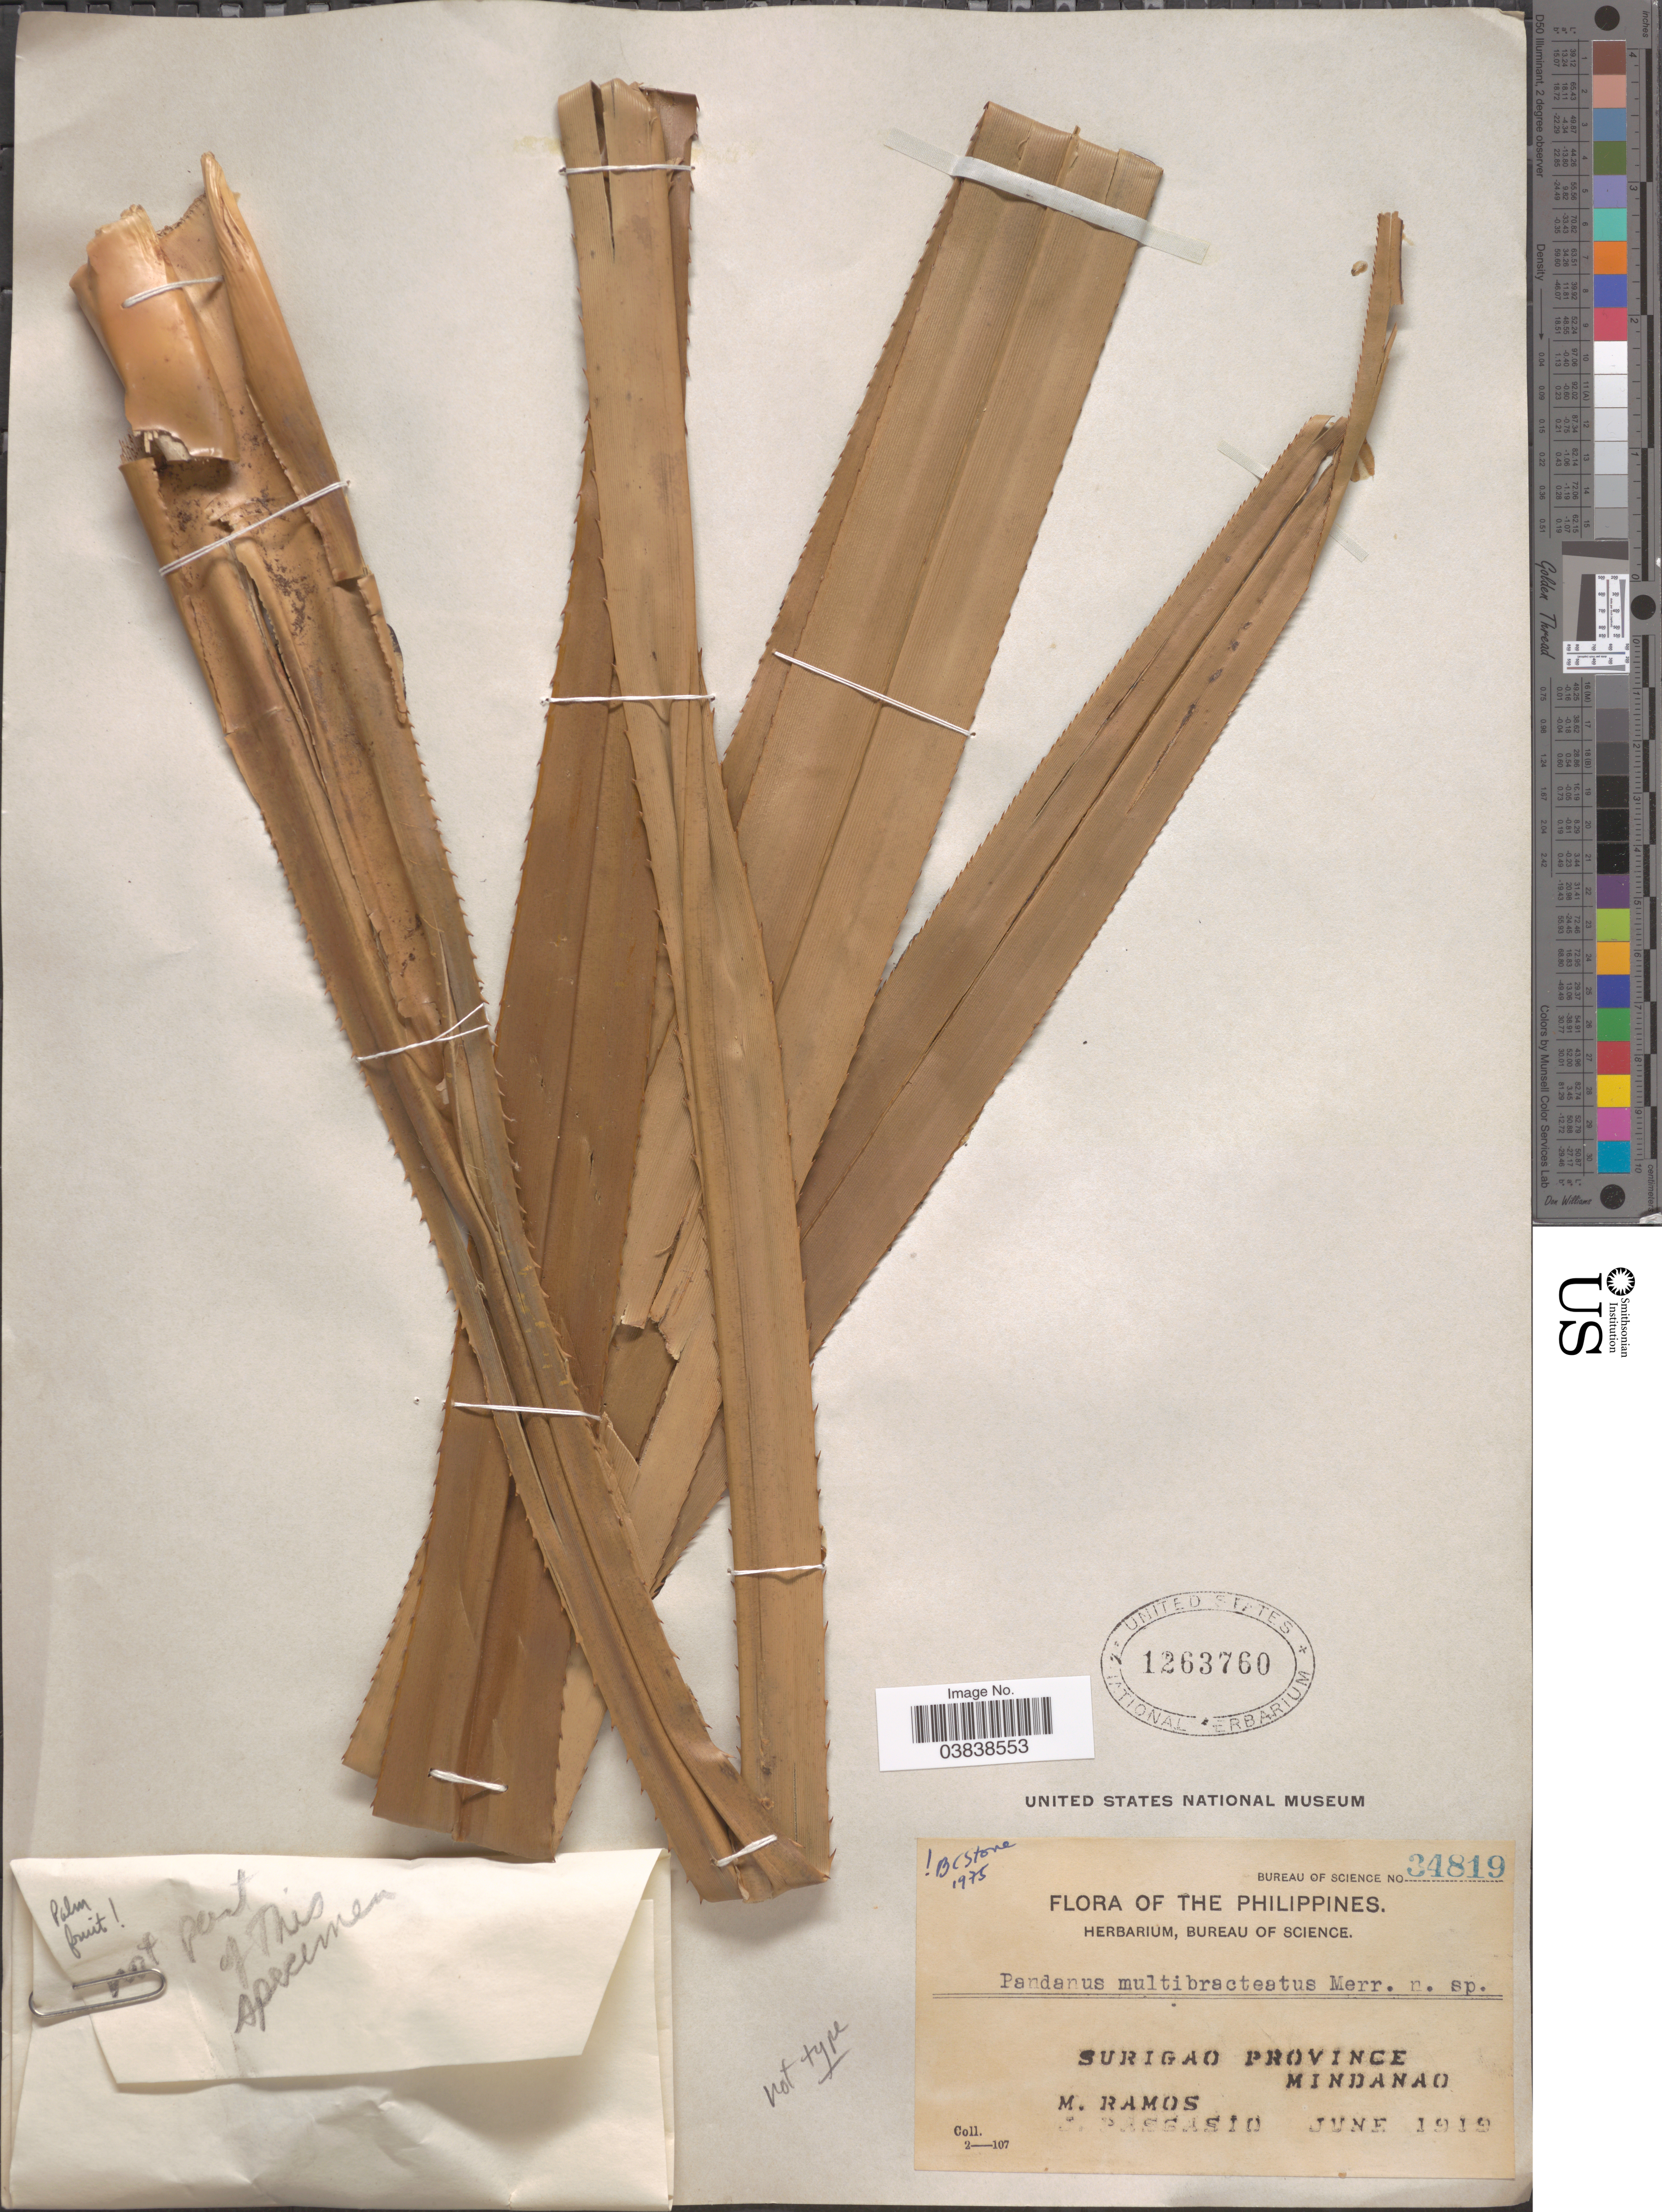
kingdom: Plantae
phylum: Tracheophyta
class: Liliopsida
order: Pandanales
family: Pandanaceae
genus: Pandanus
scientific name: Pandanus multibracteatus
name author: Merr.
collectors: M. Ramos & J. Pasgasio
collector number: Bureau of Science 34819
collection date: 1919-06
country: Philippines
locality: Surigao Province, Mindanao.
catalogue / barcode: US 1263760